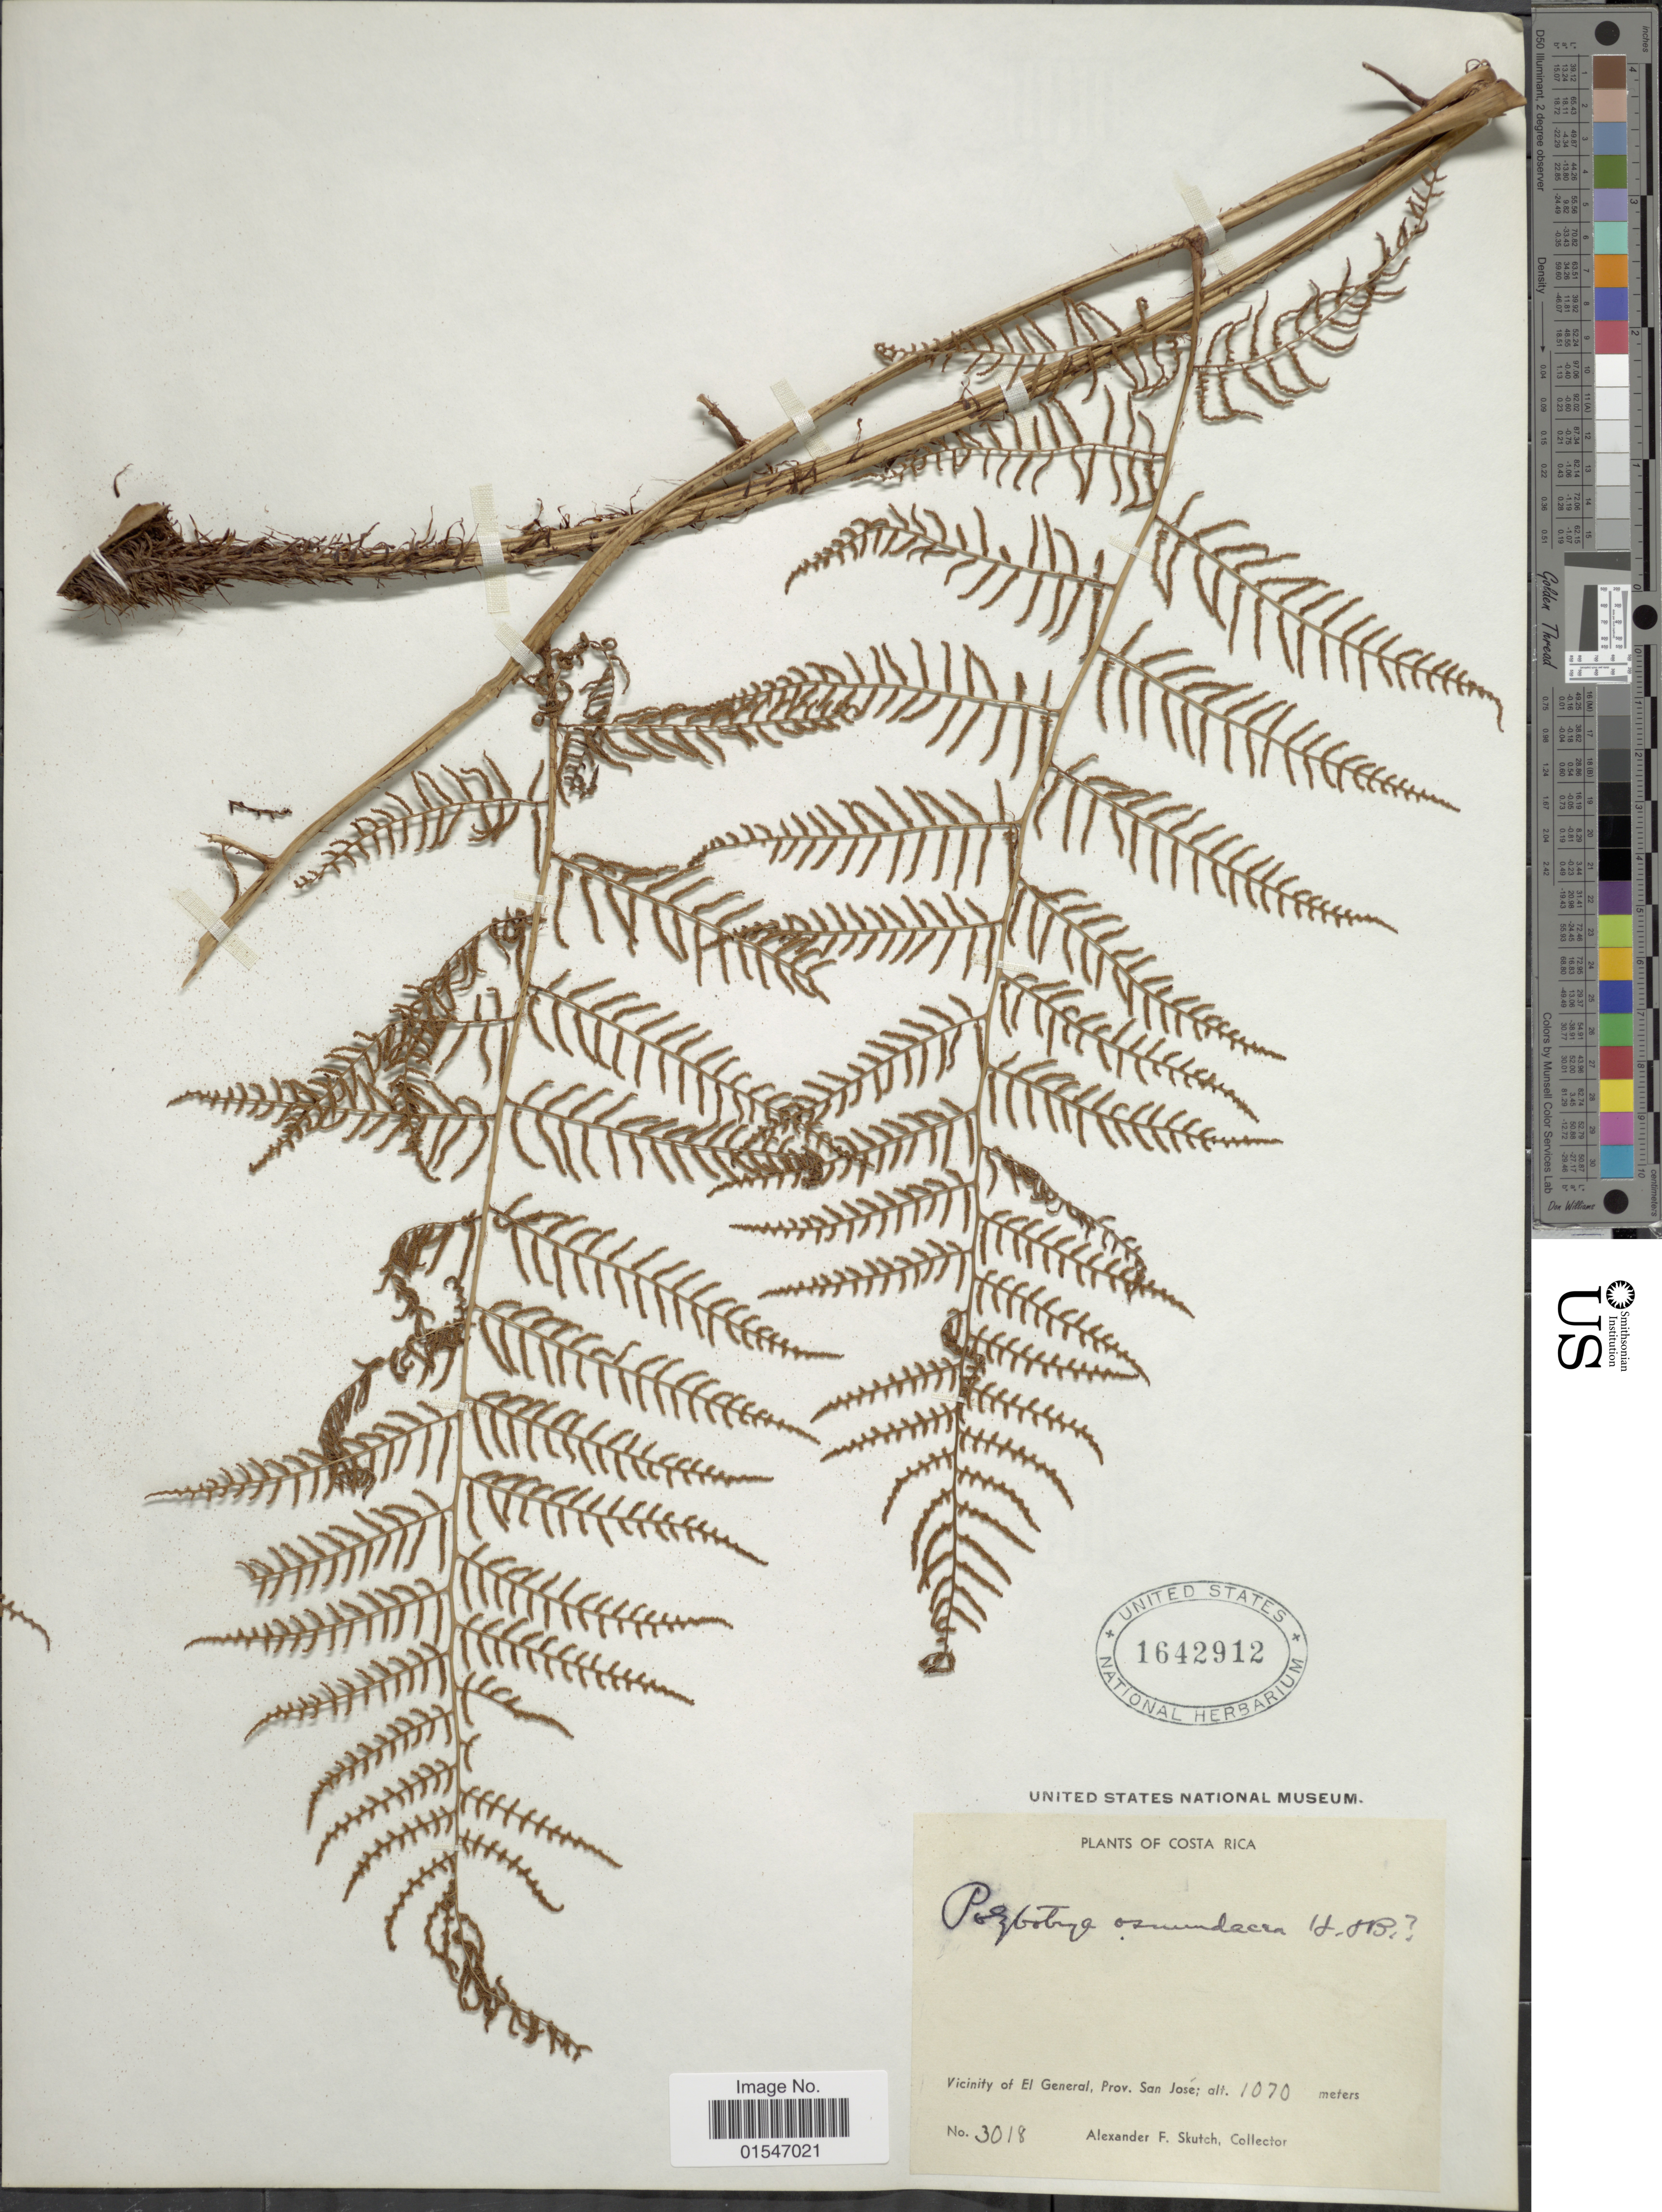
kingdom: Plantae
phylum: Tracheophyta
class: Polypodiopsida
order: Polypodiales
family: Dryopteridaceae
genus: Polybotrya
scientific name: Polybotrya osmundacea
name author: Humb. & Bonpl. ex Willd.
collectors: A. F. Skutch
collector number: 3018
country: Costa Rica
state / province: San José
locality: Costa Rica. Vicinity of El General, Prov. San Jose.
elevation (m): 1070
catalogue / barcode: US 1642912